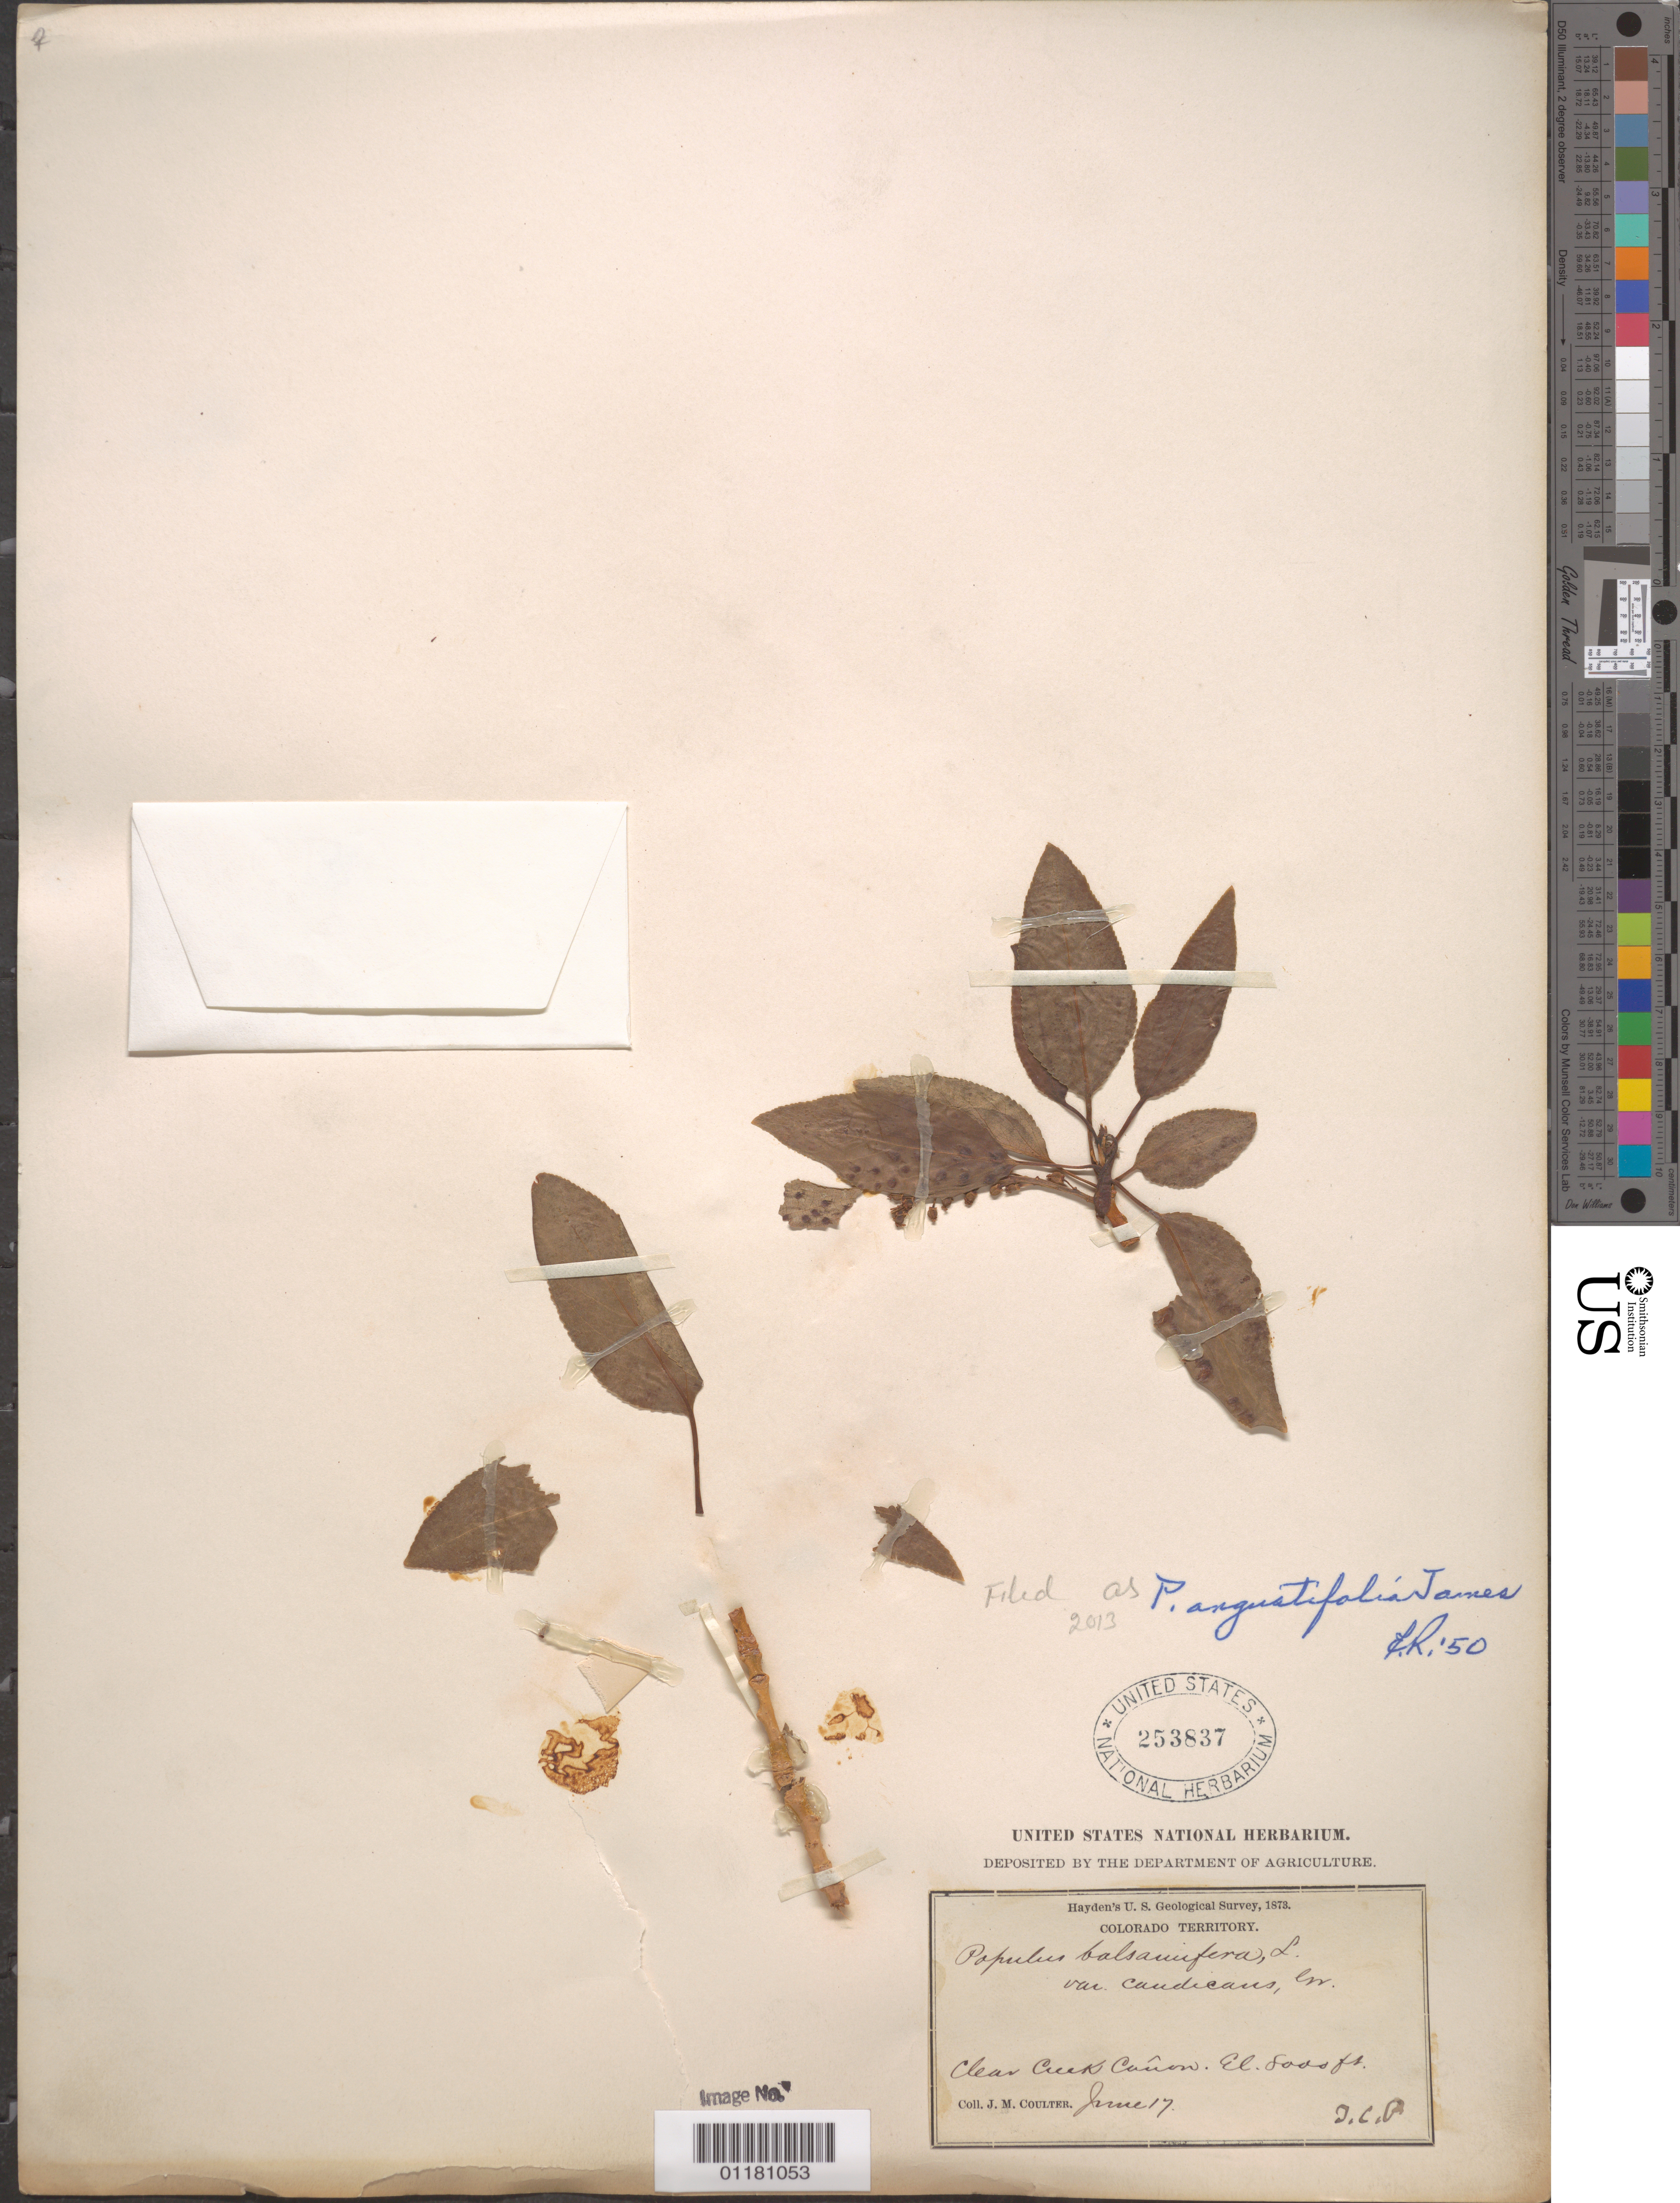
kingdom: Plantae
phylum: Tracheophyta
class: Magnoliopsida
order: Malpighiales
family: Salicaceae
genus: Populus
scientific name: Populus angustifolia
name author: E. James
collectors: J. M. Coulter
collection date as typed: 17 Jun 1873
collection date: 1873-06-17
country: United States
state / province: Colorado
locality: Clear Creek Canyon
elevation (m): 2438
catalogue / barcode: US 253837